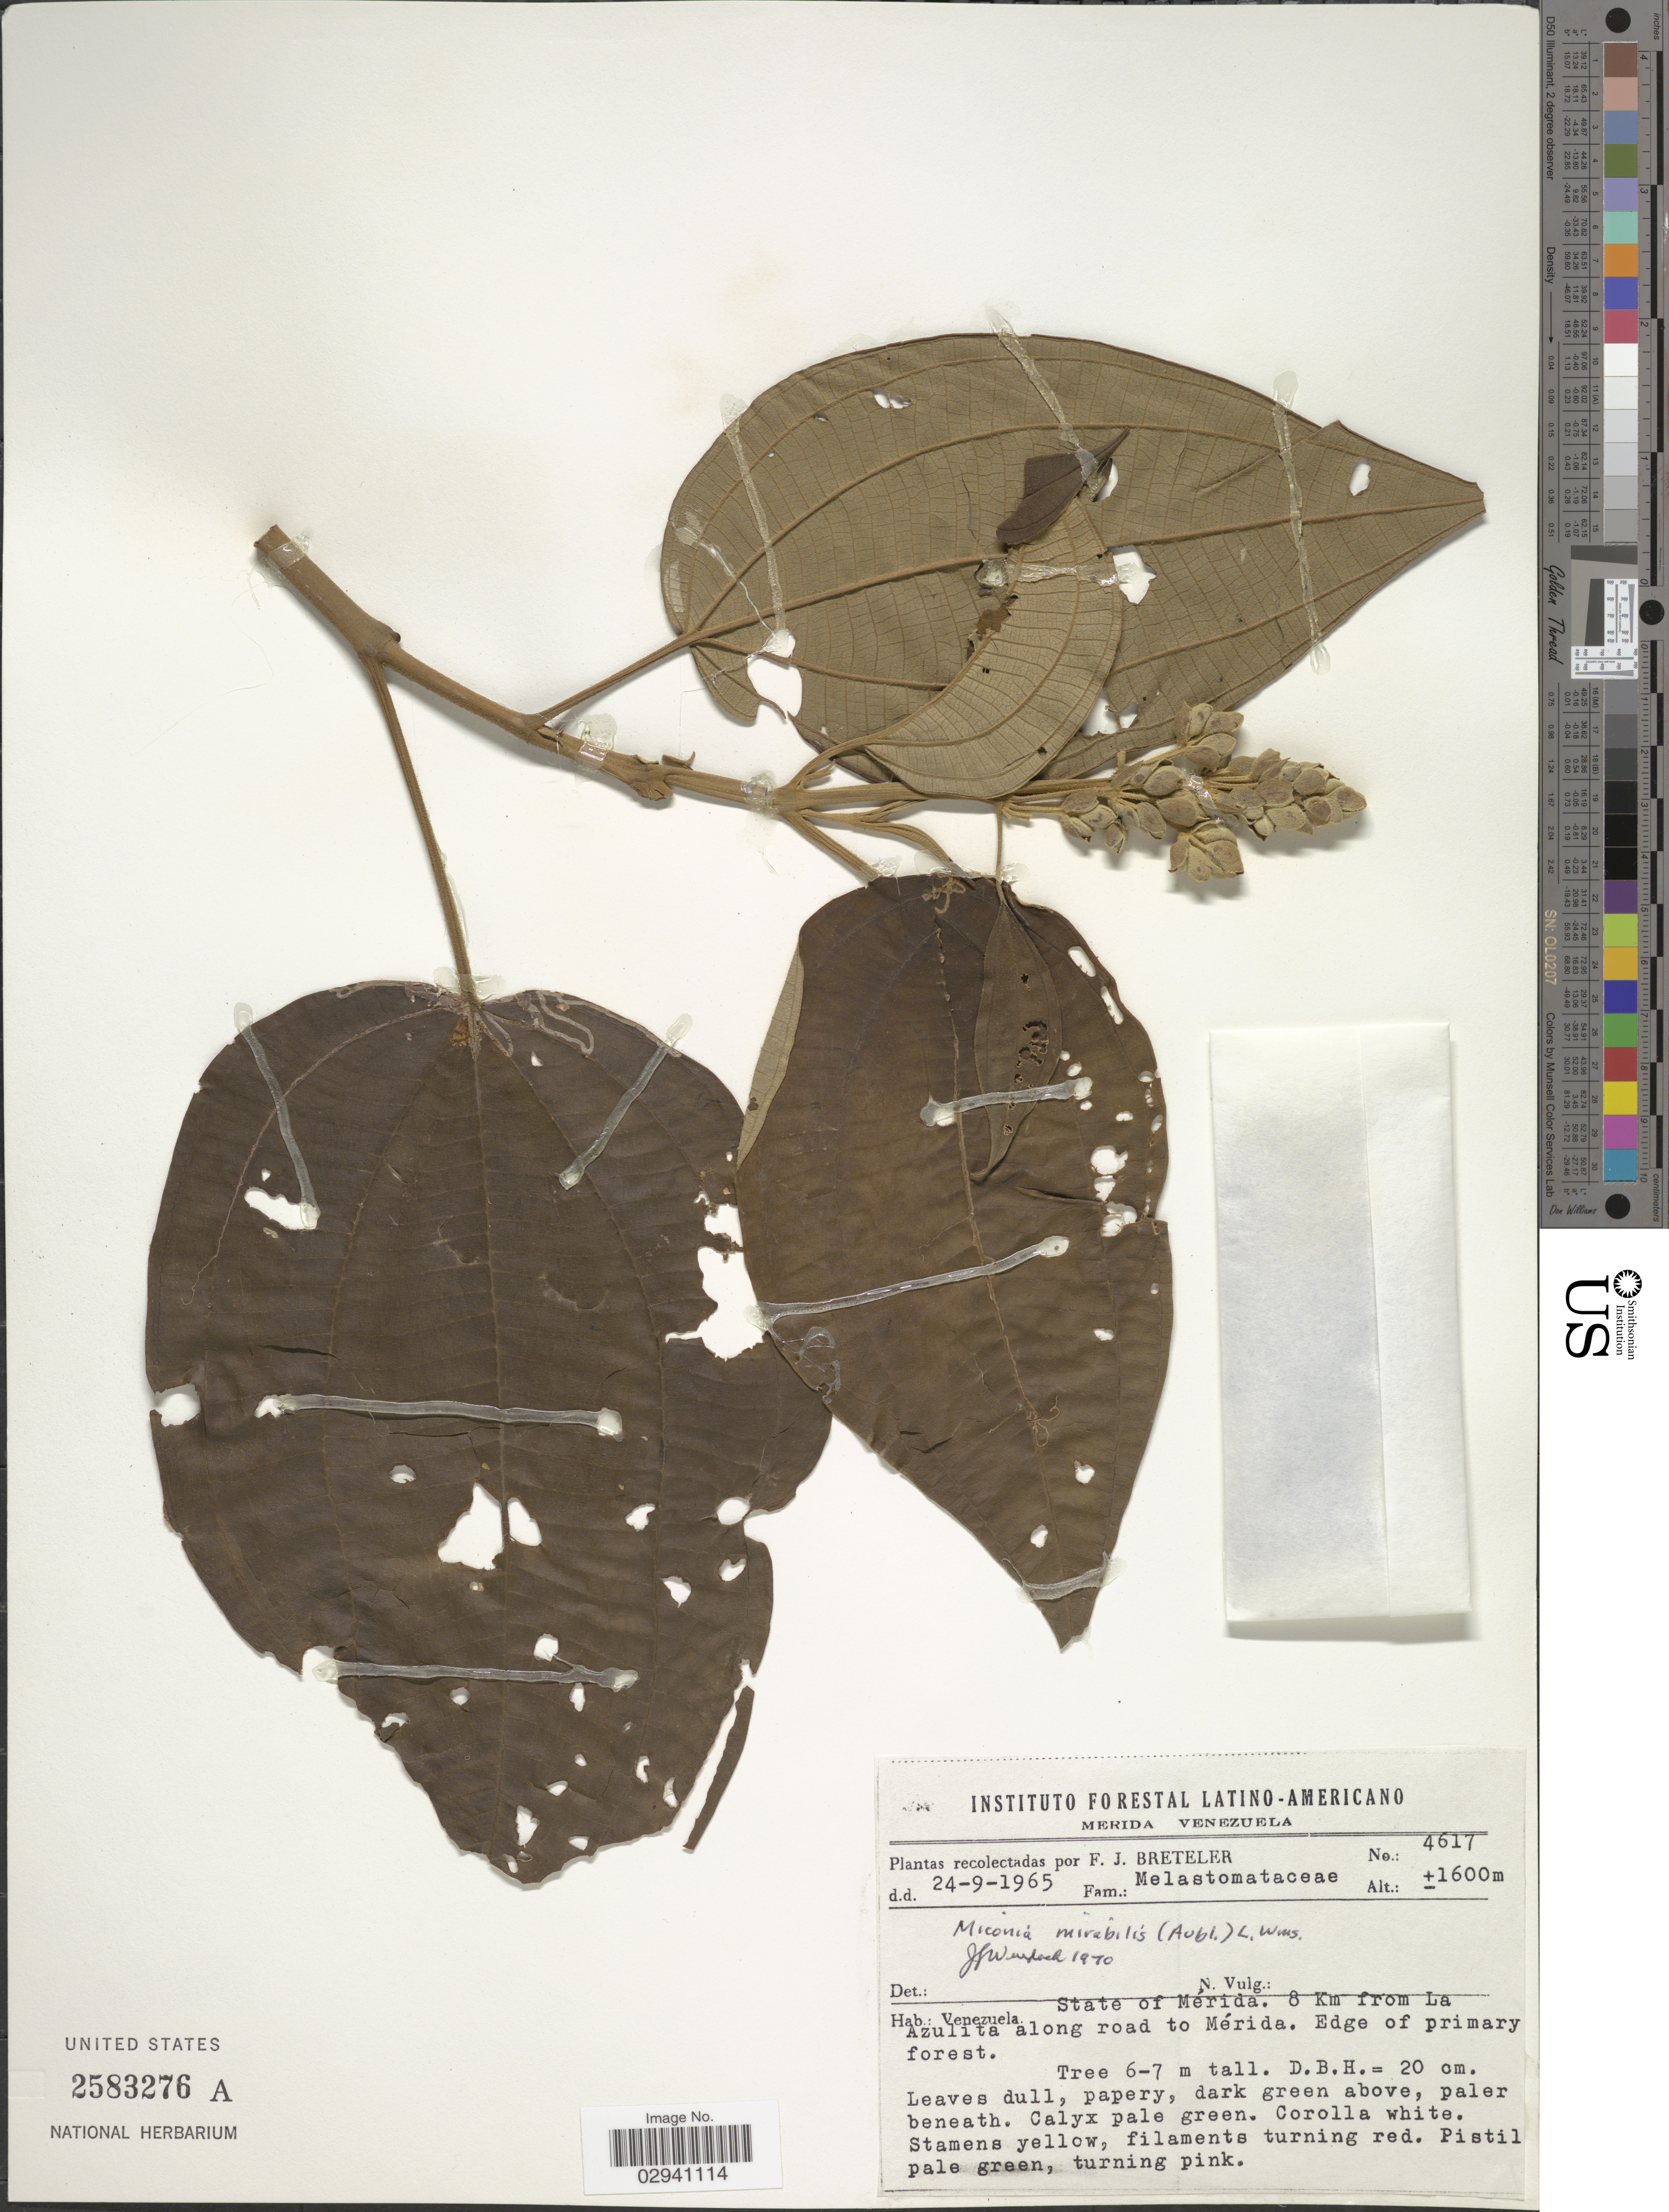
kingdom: Plantae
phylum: Tracheophyta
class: Magnoliopsida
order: Myrtales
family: Melastomataceae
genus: Miconia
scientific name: Miconia mirabilis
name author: (Aubl.) L.O. Williams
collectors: F. J. Breteler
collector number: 4617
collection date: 1965-09-24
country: Venezuela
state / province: Mérida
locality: State of Mérida. 8 Km from La Azulita along road to Mérida.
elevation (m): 1600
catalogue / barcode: US 2583276A